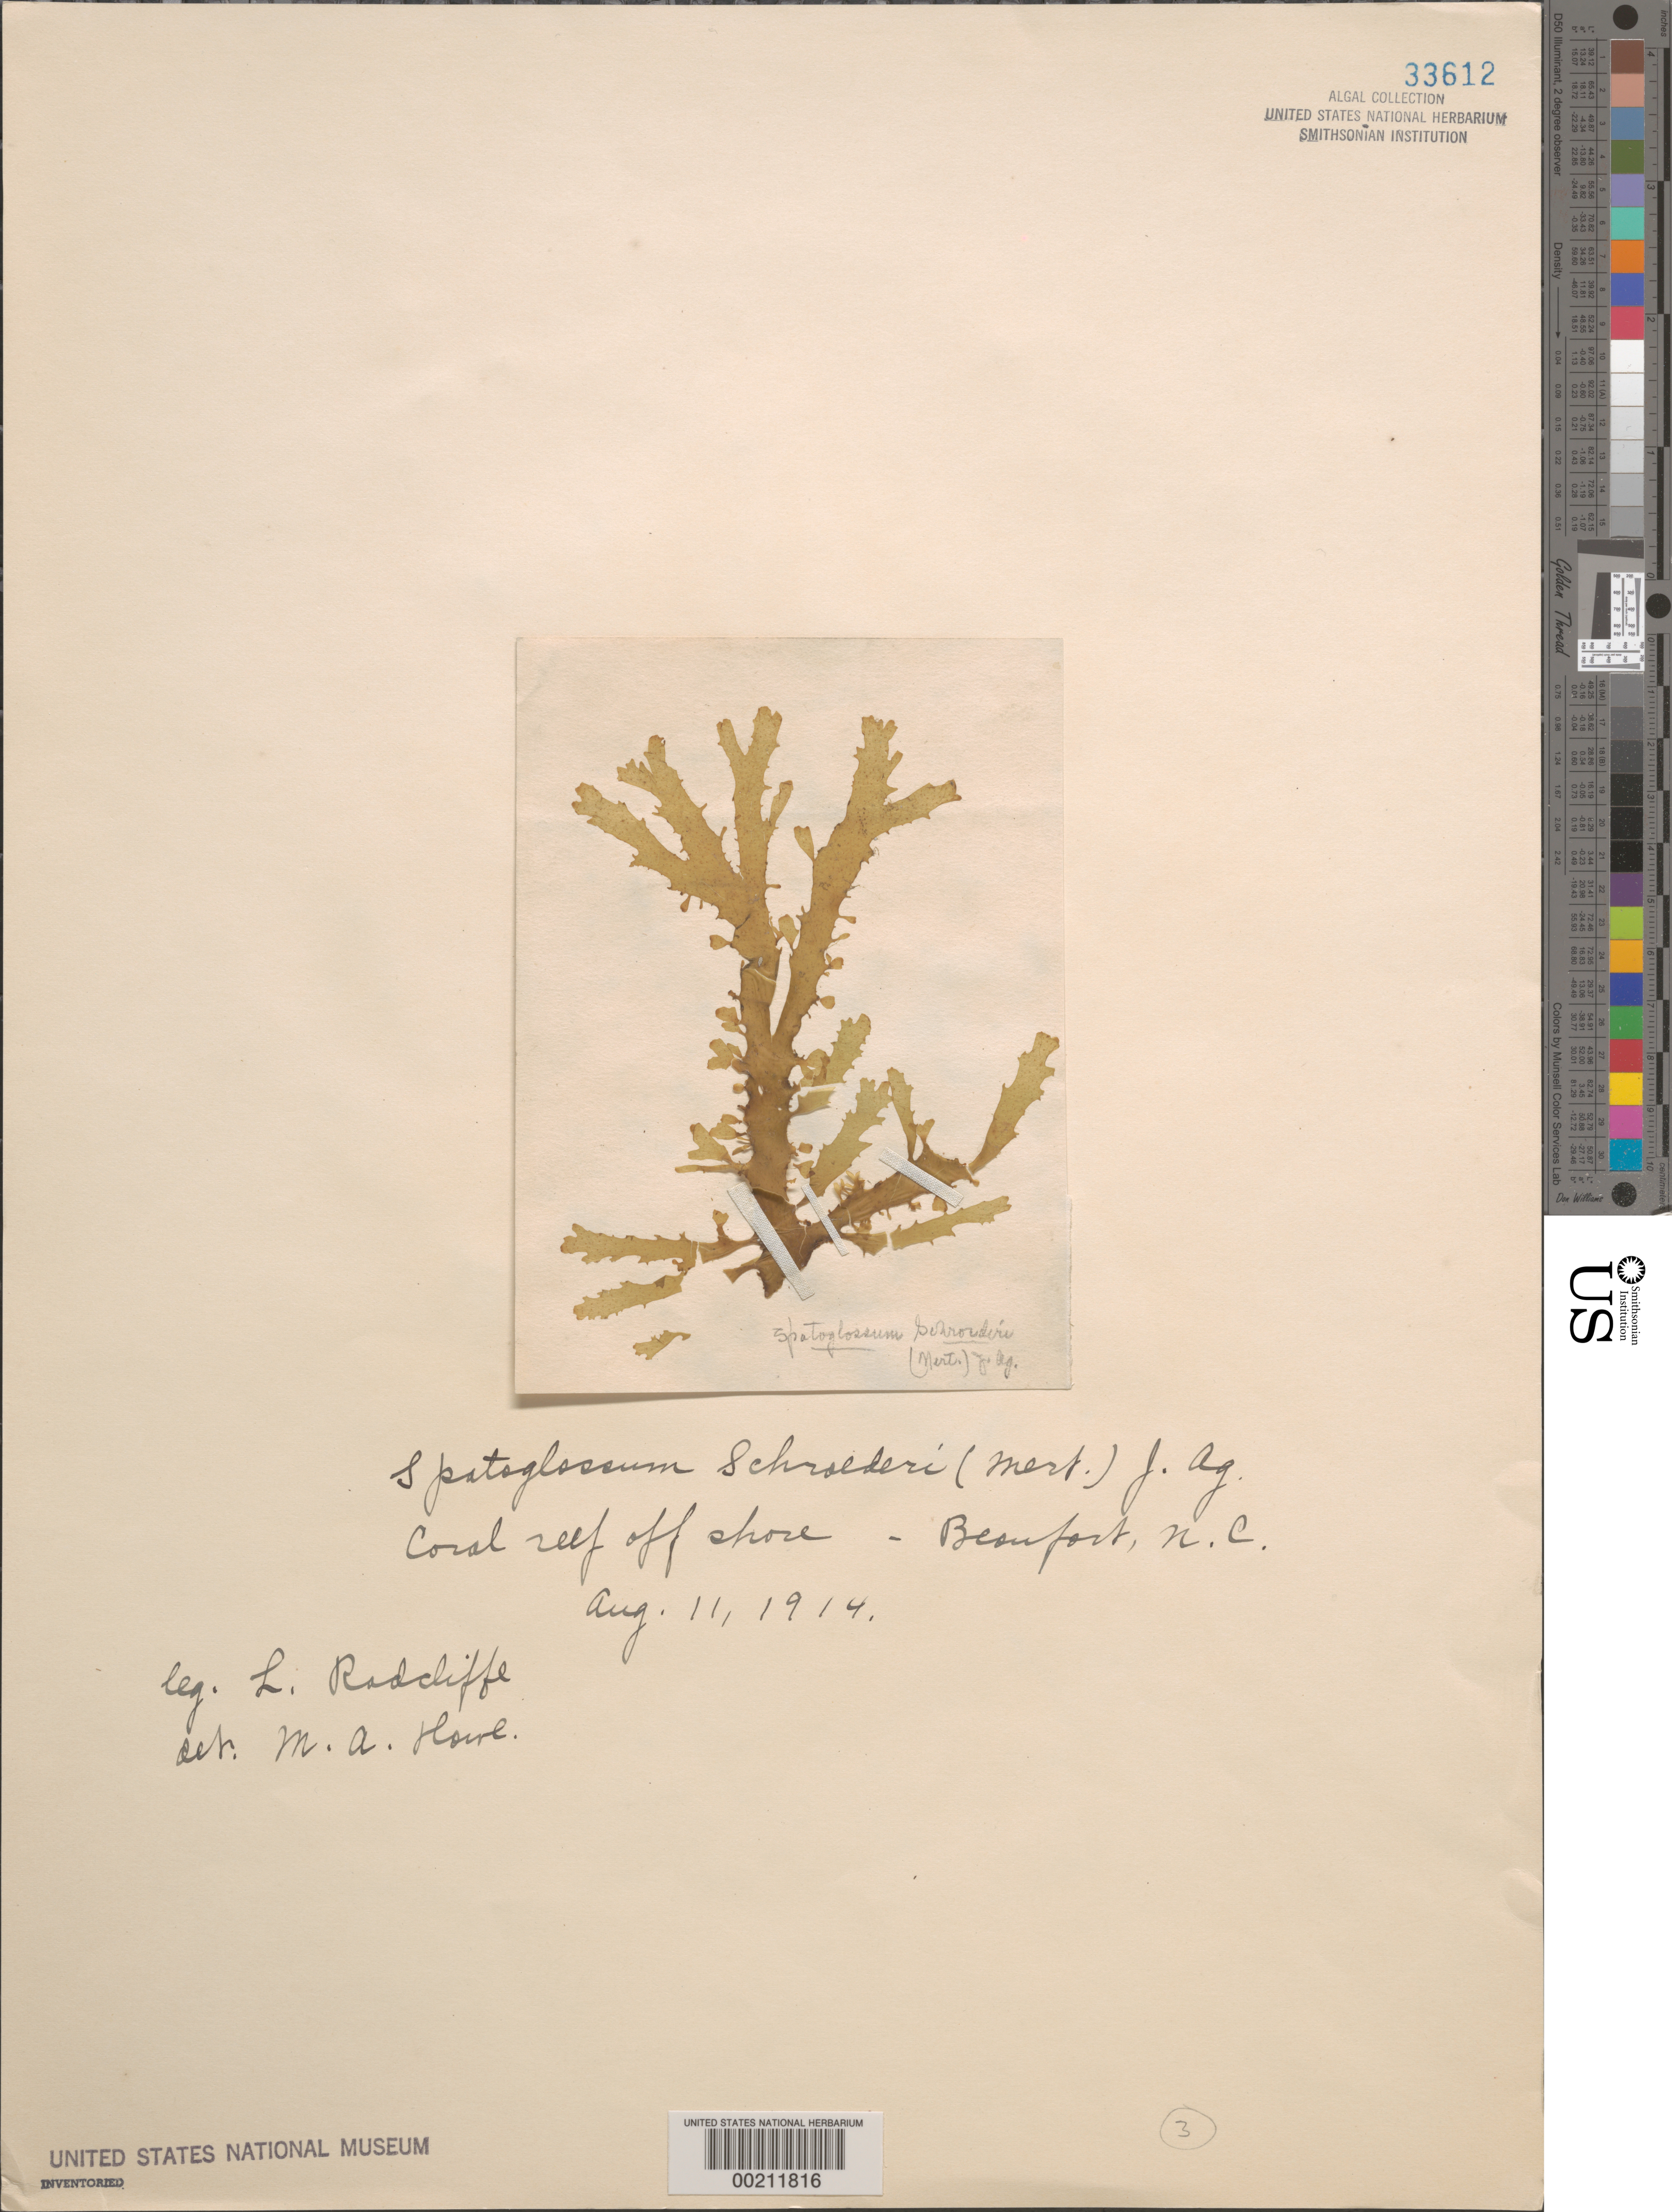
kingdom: Chromista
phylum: Ochrophyta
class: Phaeophyceae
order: Dictyotales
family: Dictyotaceae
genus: Spatoglossum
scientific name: Spatoglossum schroederi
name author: (C. Agardh) Kütz.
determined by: Howe, M. A.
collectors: L. Radcliffe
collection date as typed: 11 Aug 1914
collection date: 1914-08-11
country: United States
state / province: North Carolina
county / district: Carteret County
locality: Coral reef off Beaufort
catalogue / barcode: US 33612